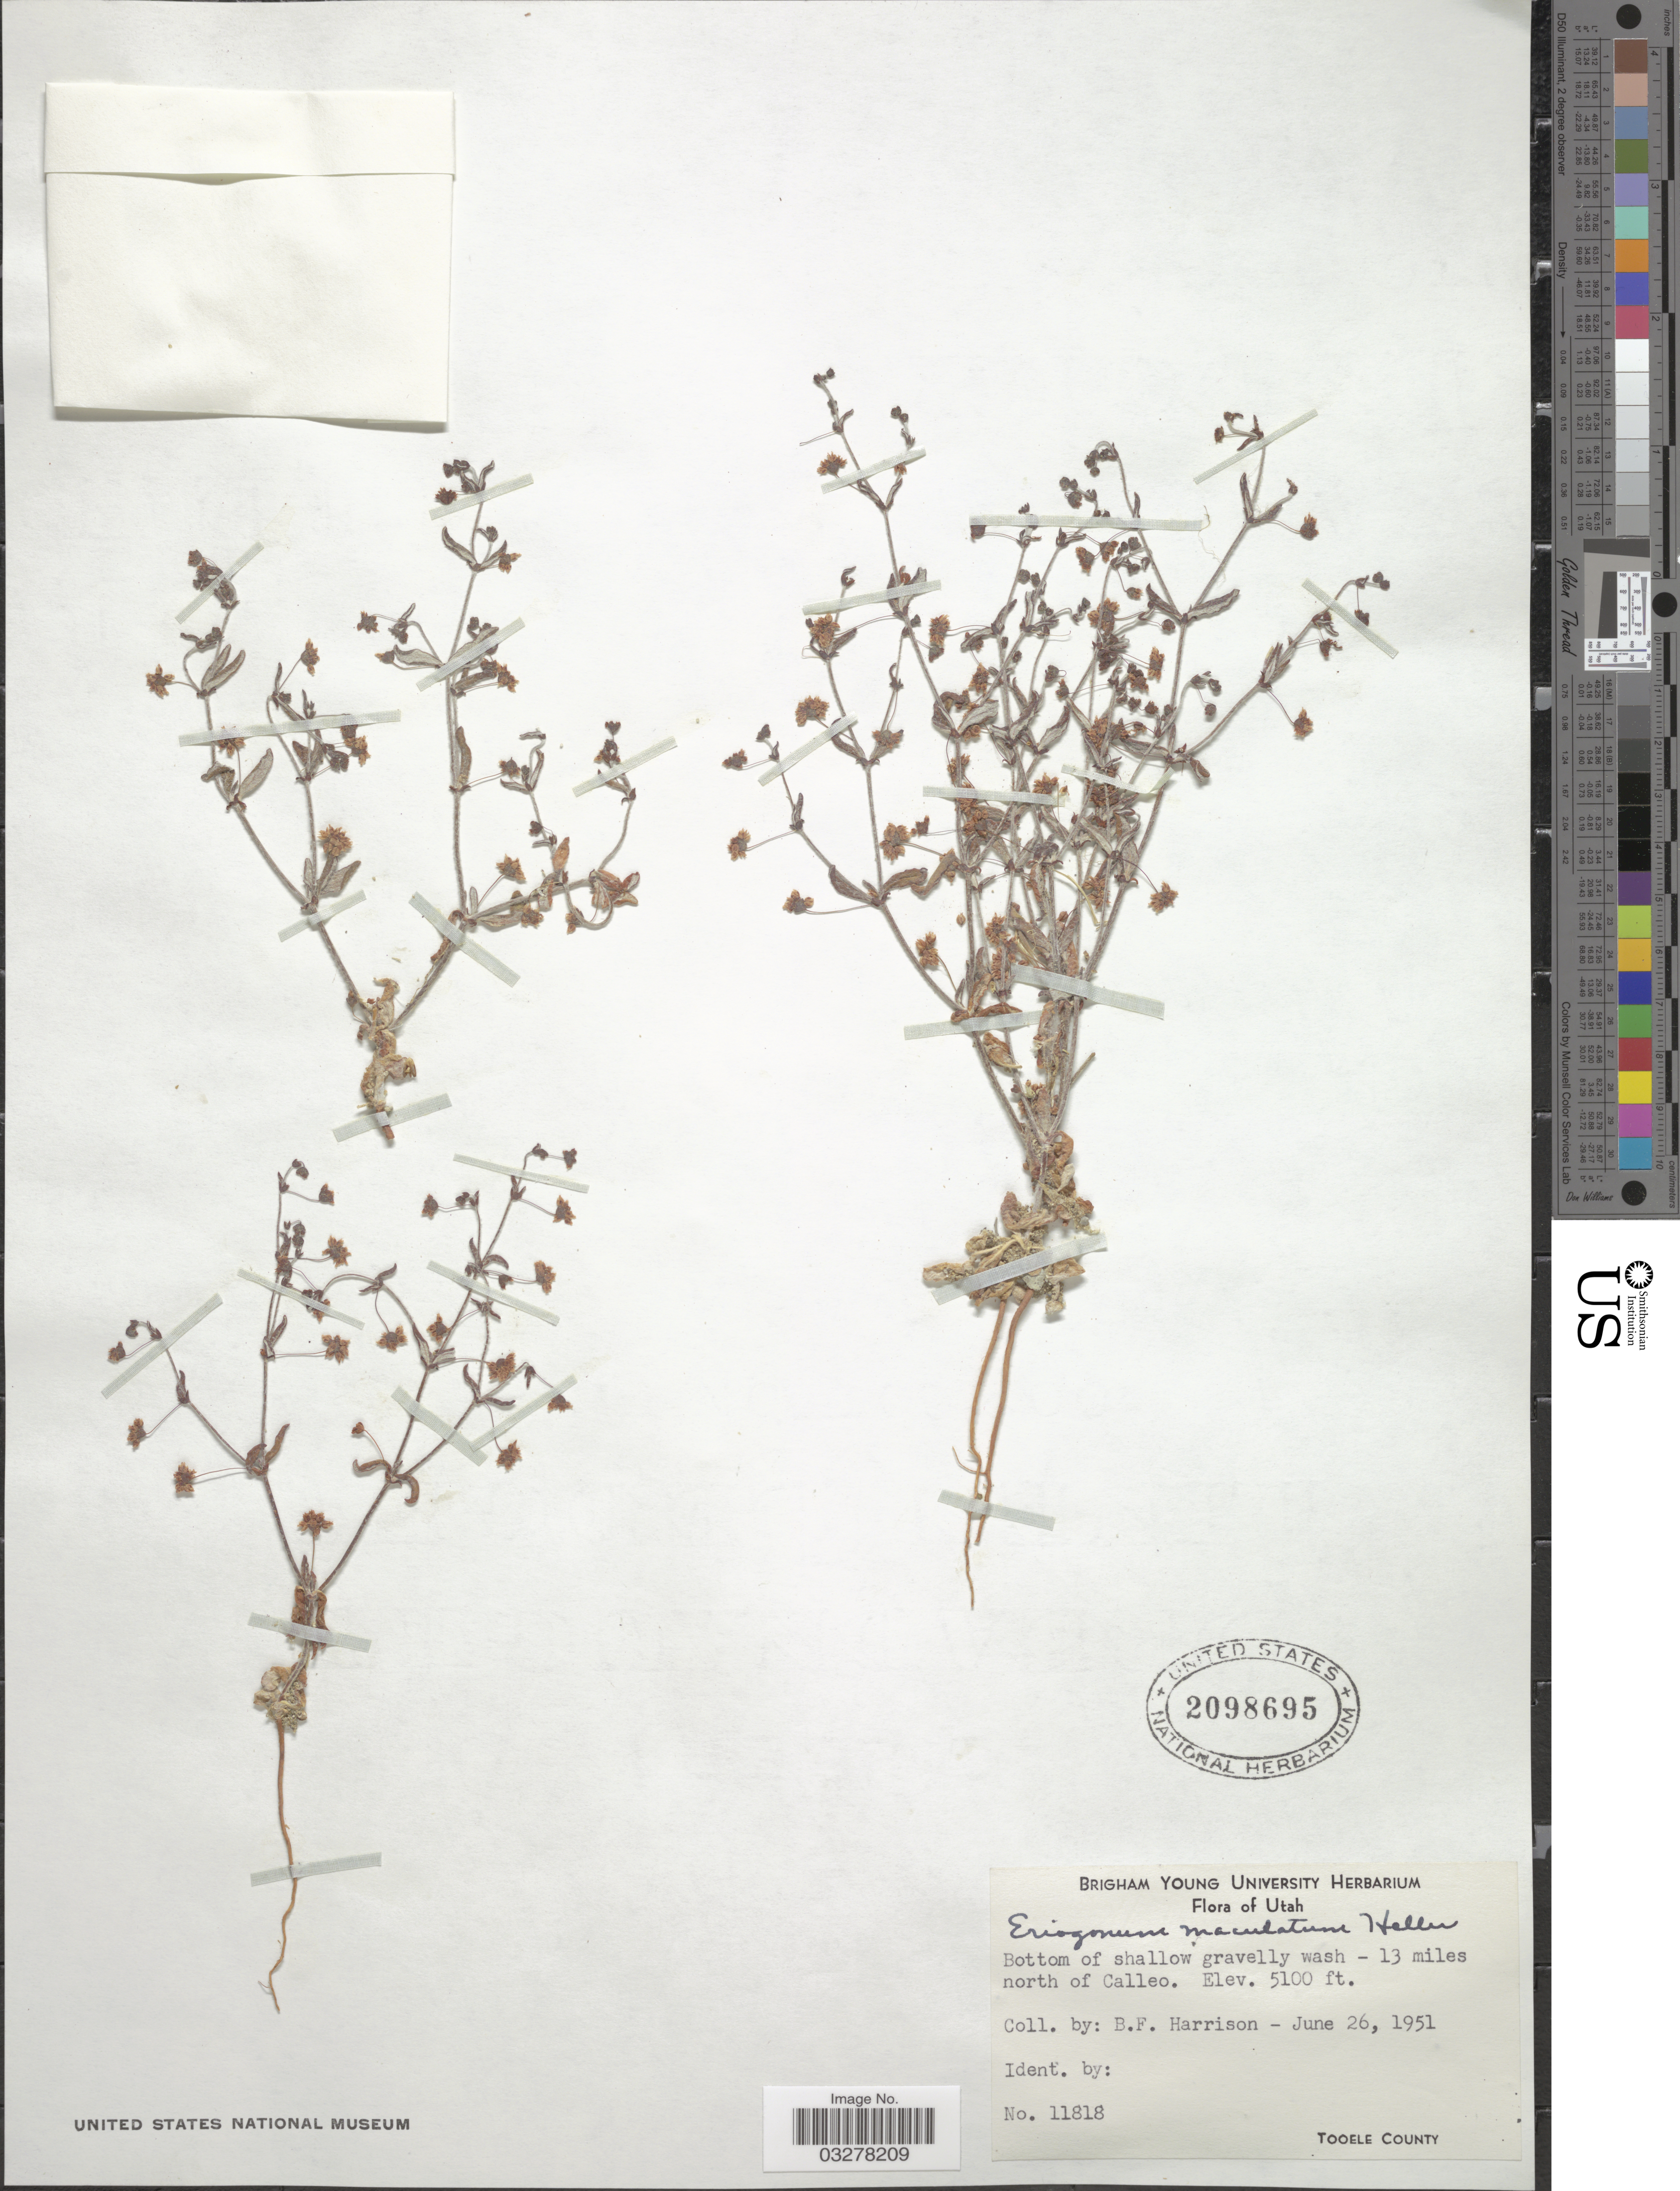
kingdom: Plantae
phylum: Tracheophyta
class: Magnoliopsida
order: Caryophyllales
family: Polygonaceae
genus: Eriogonum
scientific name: Eriogonum maculatum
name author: A. Heller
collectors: B. F. Harrison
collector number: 11818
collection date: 1951-06-26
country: United States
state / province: Utah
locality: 13 miles north of Calleo. Tooele County.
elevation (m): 1554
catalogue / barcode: US 2098695